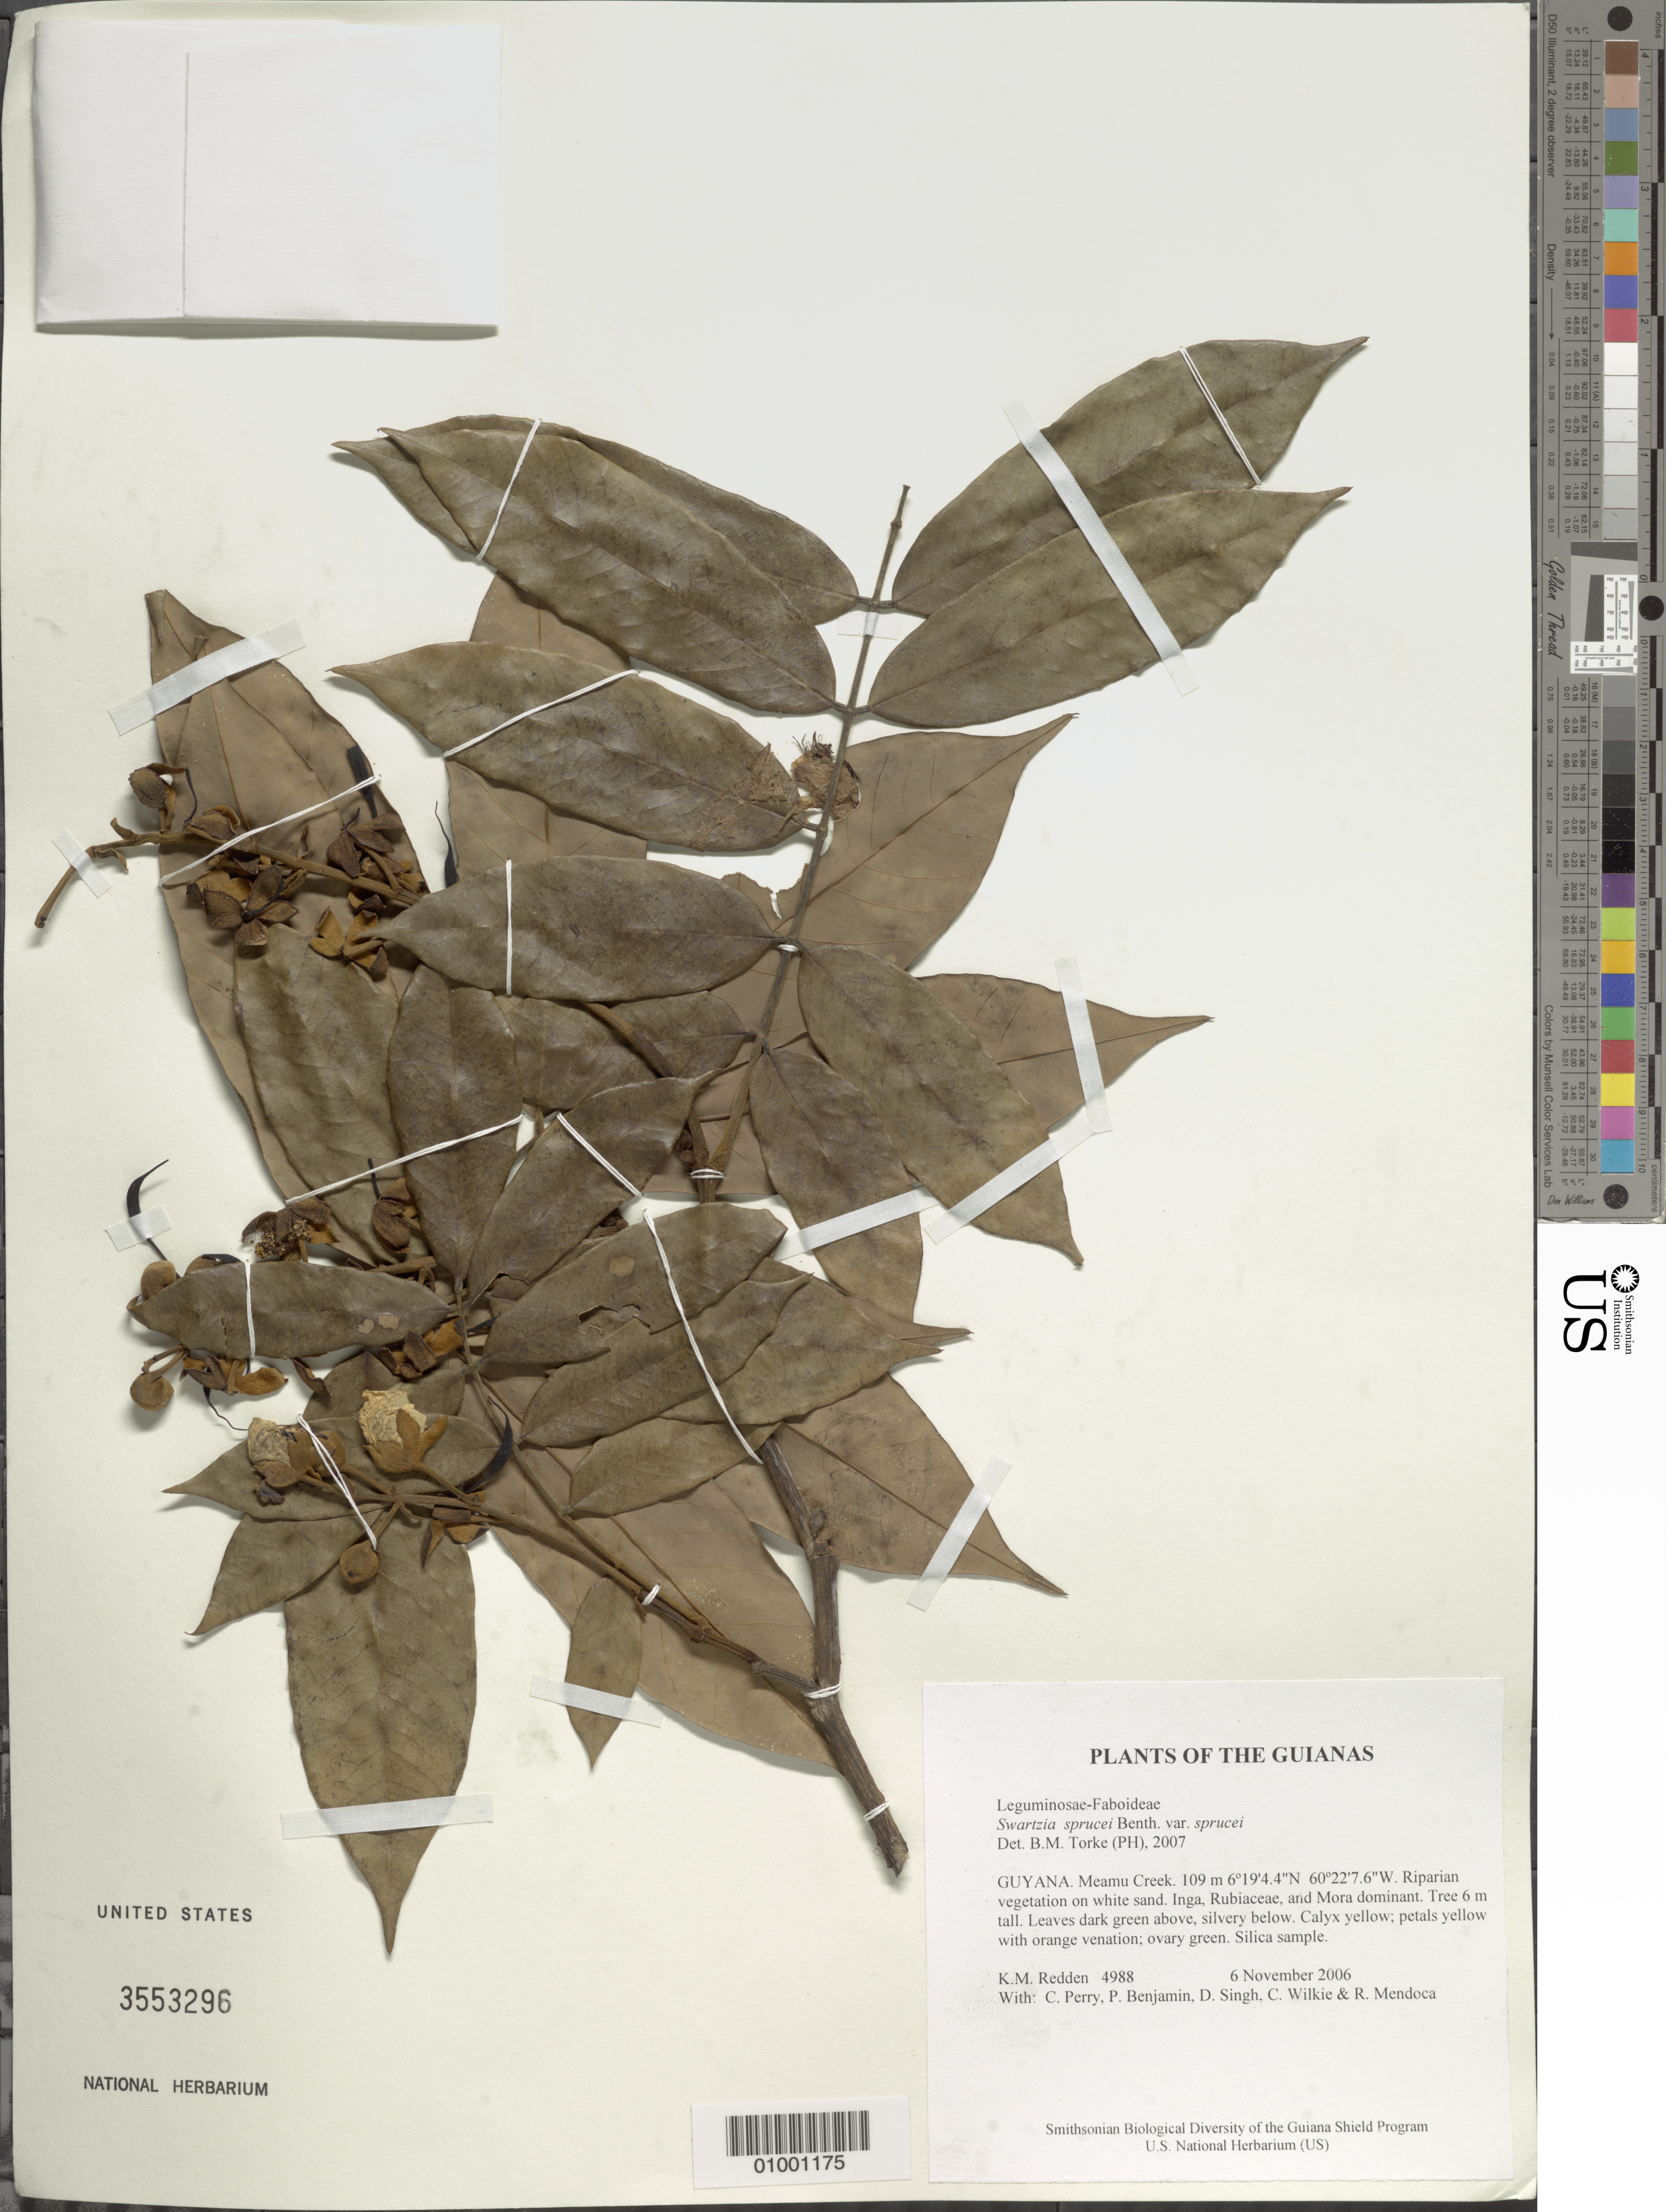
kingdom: Plantae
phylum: Tracheophyta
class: Magnoliopsida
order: Fabales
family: Fabaceae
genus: Swartzia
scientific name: Swartzia sprucei var. sprucei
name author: Benth.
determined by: Torke, B. M., (MO)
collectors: K. M. Redden, C. Perry, P. Benjamin, D. Singh, C. Wilkie & R. Mendoca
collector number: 4988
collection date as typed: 6 November 2006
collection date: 2006-11-06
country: Guyana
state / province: Cuyuni-Mazaruni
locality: Meamu Creek.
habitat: Riparian vegetation on white sand. Inga, Rubiaceae, and Mora dominant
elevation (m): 109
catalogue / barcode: US 3553296